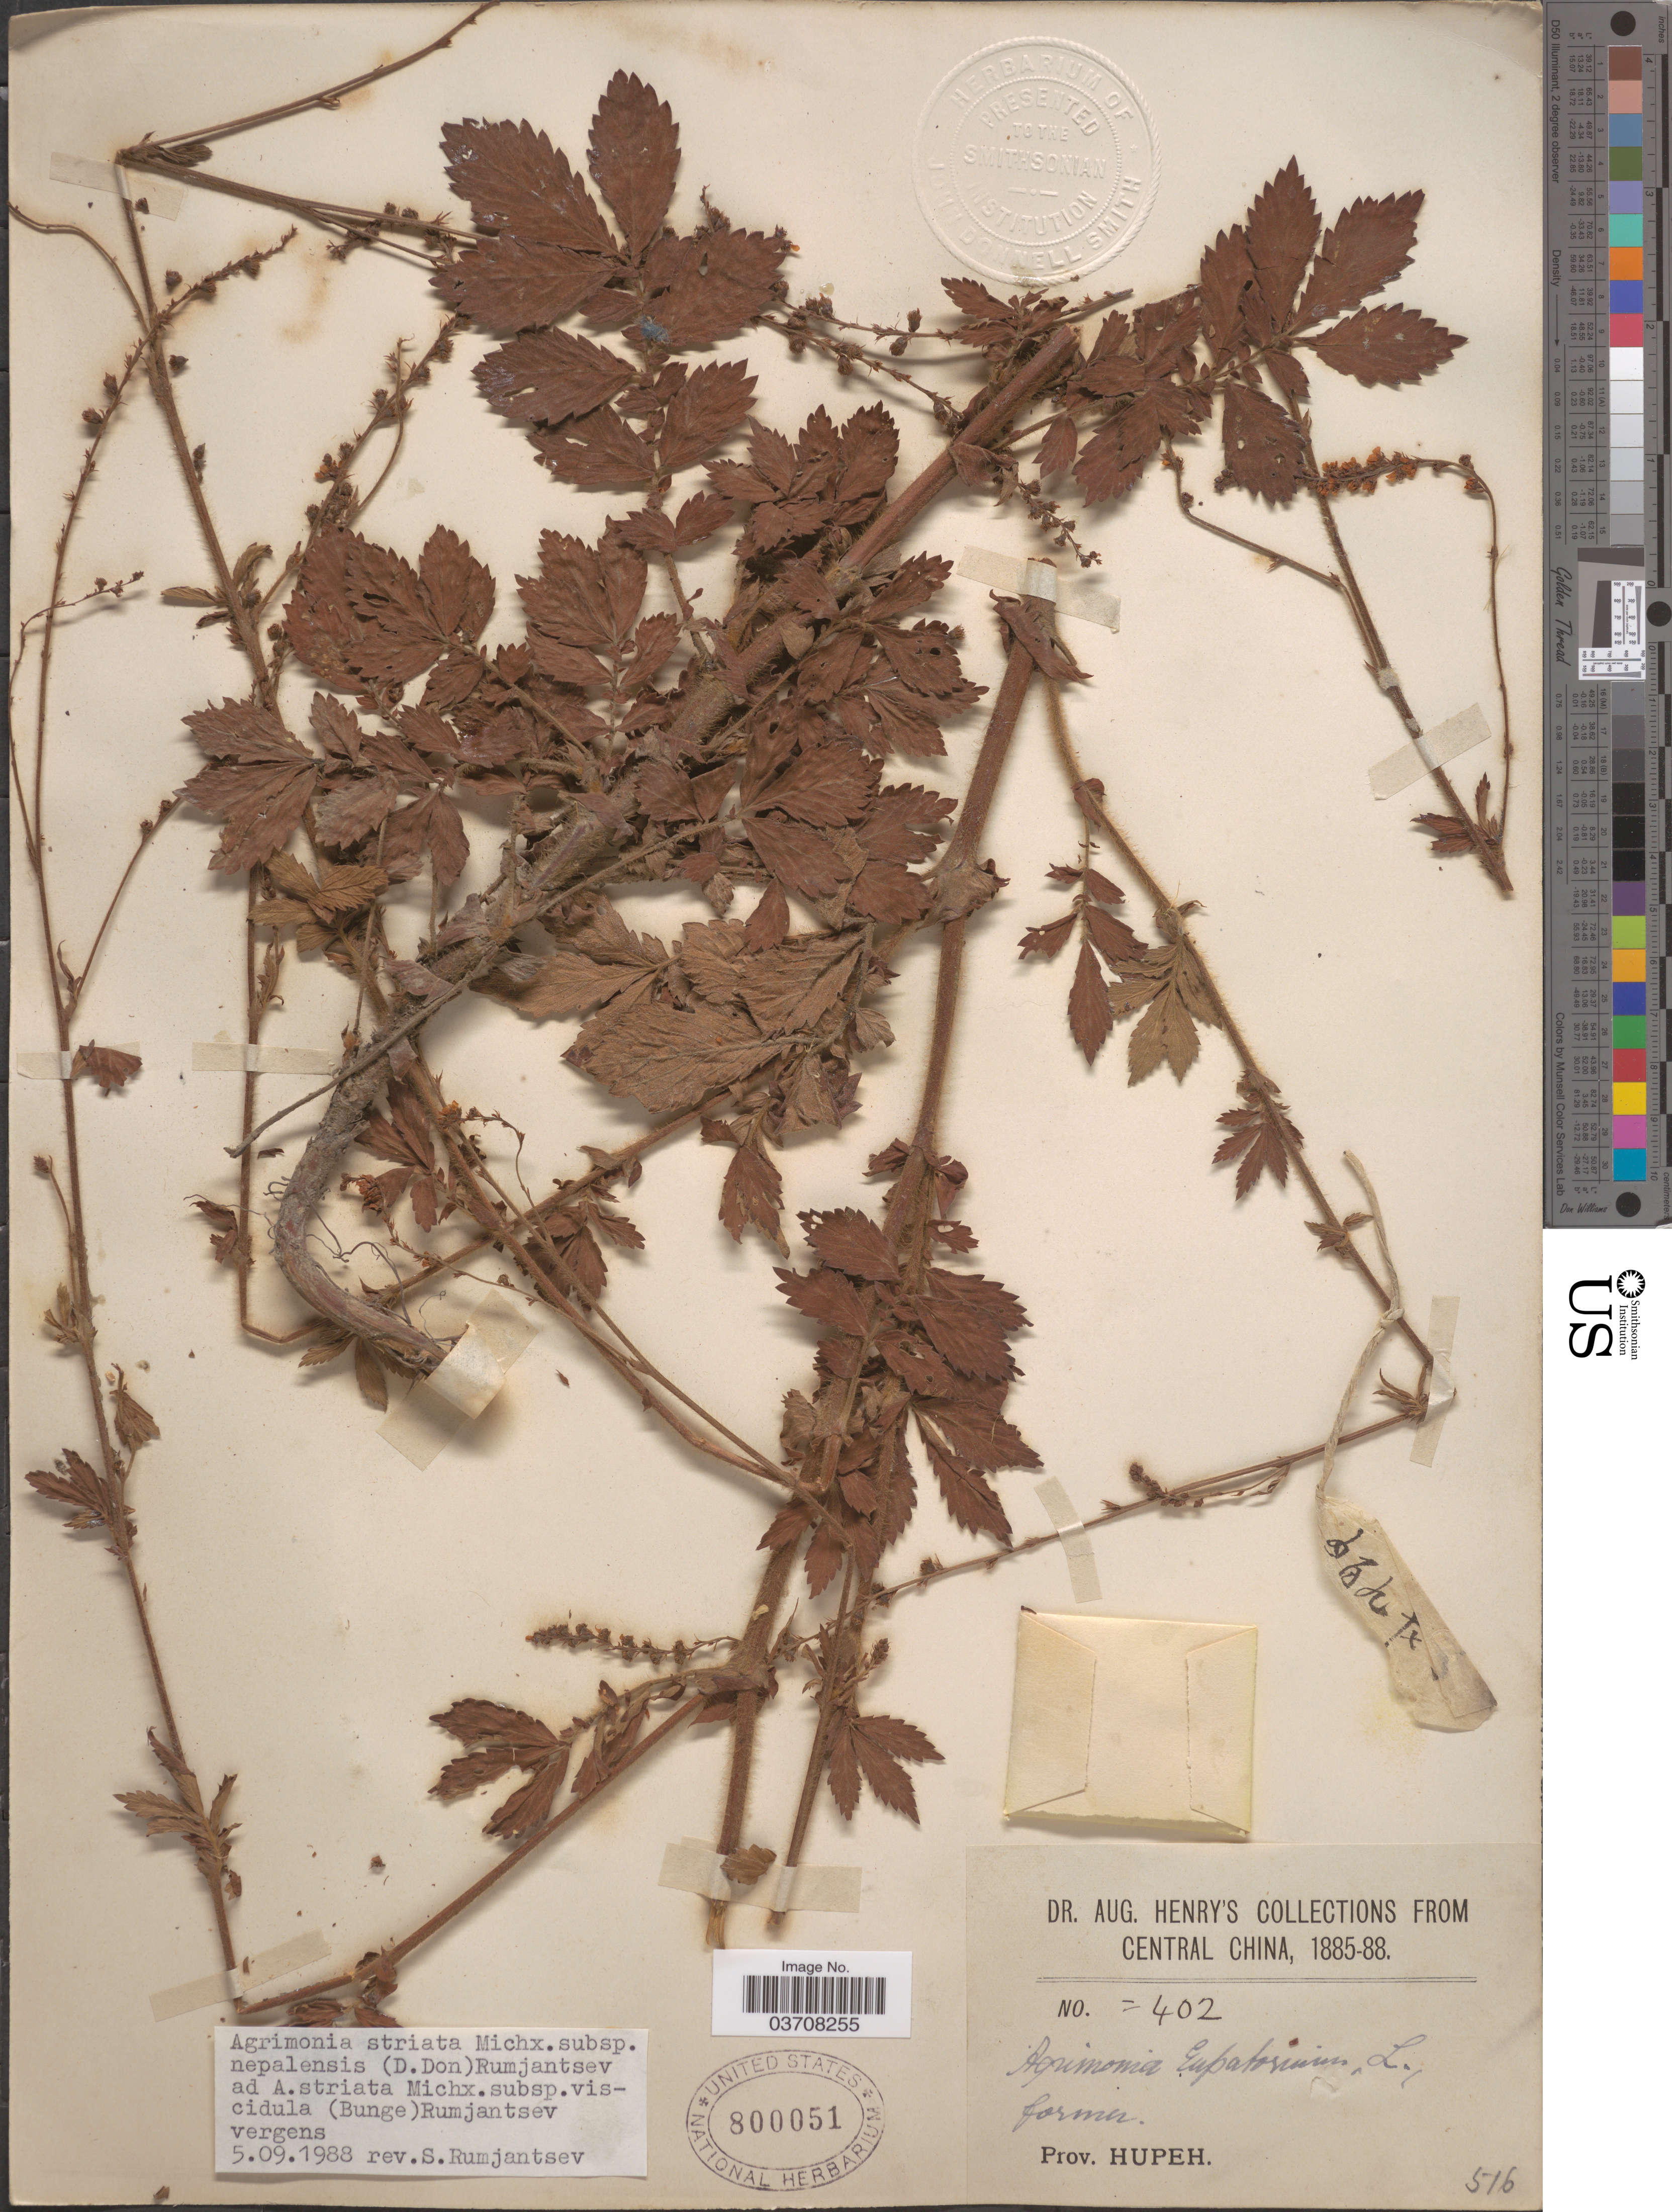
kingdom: Plantae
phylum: Tracheophyta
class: Magnoliopsida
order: Rosales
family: Rosaceae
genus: Agrimonia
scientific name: Agrimonia striata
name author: Michx.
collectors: A. Henry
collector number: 402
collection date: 1885/1888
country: China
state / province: Hubei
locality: Central China. Prov. Hupeh.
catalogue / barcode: US 800051